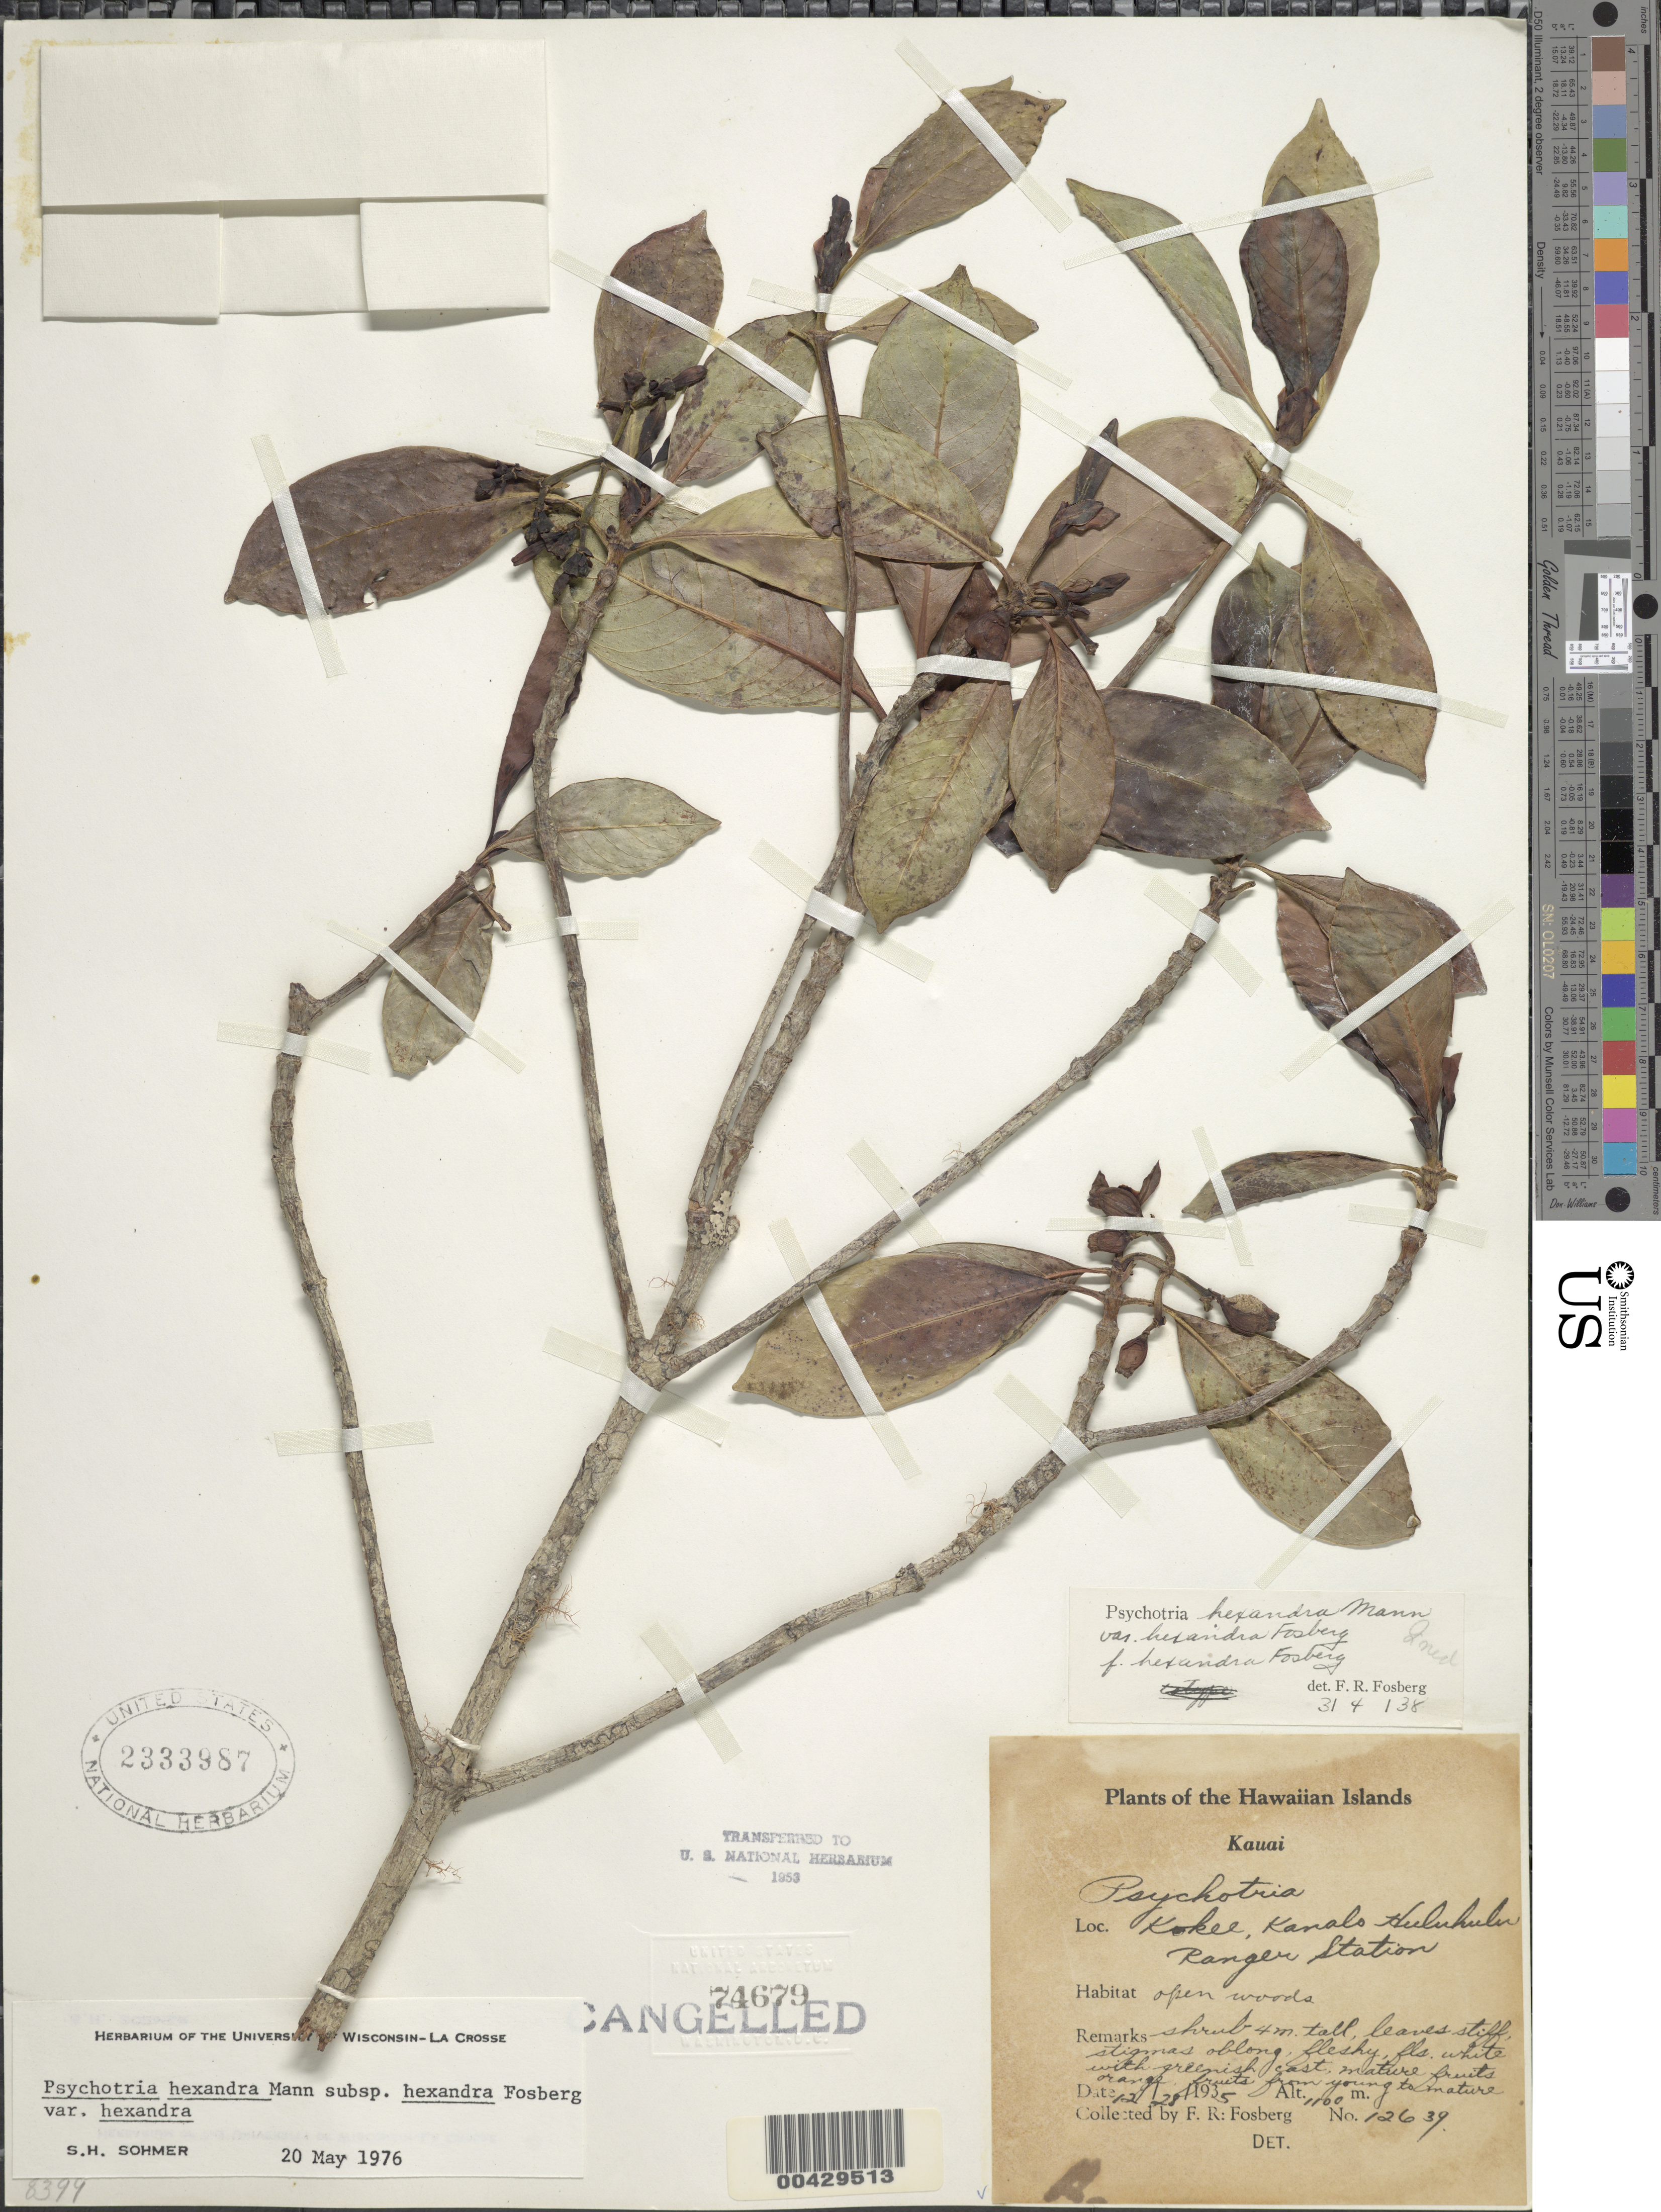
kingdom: Plantae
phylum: Tracheophyta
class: Magnoliopsida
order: Gentianales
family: Rubiaceae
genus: Psychotria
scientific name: Psychotria hexandra var. hexandra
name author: H. Mann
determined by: Wagner, W. L., (BOT), Smithsonian Institution - National Museum of Natural History (UNITED STATES)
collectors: F. R. Fosberg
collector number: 12639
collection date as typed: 28 Dec 1935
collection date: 1935-12-28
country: United States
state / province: Hawaii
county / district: Kauai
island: Kaua'i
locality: Kokee, Kanalo Huluhulu Ranger Station.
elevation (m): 1100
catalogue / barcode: US 2333987